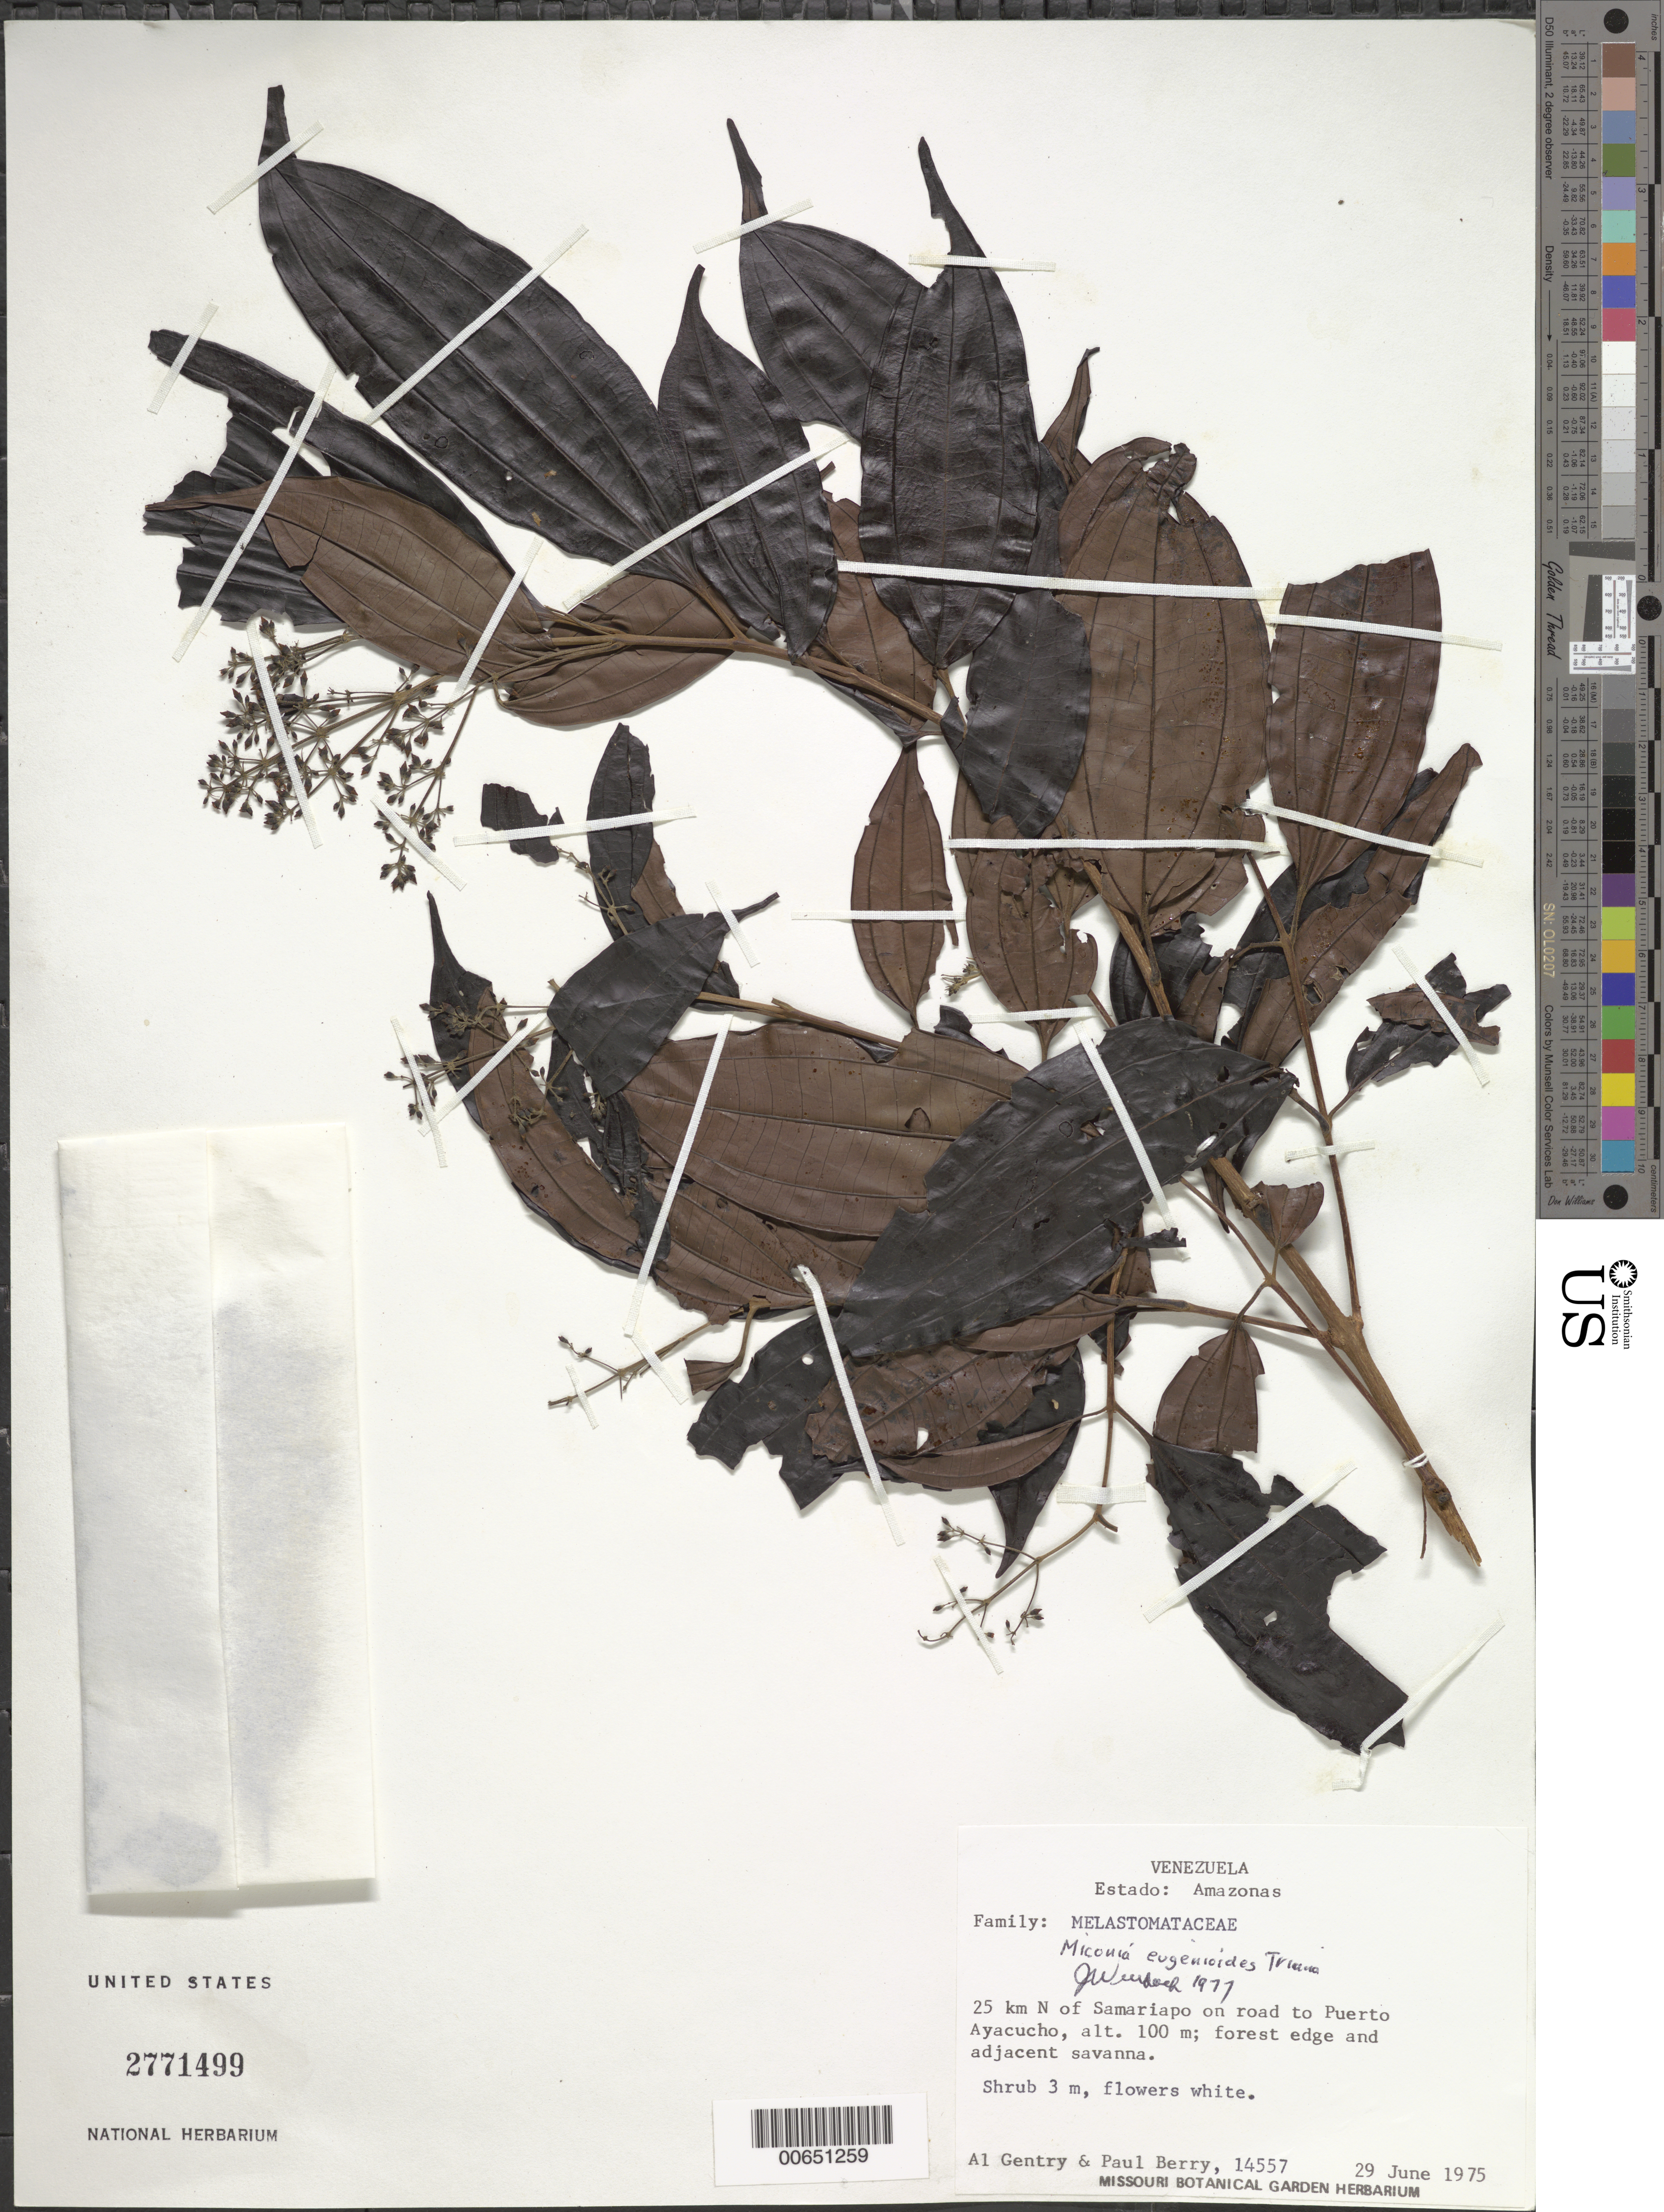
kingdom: Plantae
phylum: Tracheophyta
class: Magnoliopsida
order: Myrtales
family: Melastomataceae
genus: Miconia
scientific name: Miconia eugenioides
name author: Triana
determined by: Wurdack, John J., (US), US (UNITED STATES)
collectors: A. H. Gentry & P. Berry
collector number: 14557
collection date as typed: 29-Jun-75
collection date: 1975-06-29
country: Venezuela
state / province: Amazonas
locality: Puerto Ayacucho-Samariapo highway, 25 km N of Samariapo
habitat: Forest edge and adjacent savanna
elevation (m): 100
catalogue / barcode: US 2771499